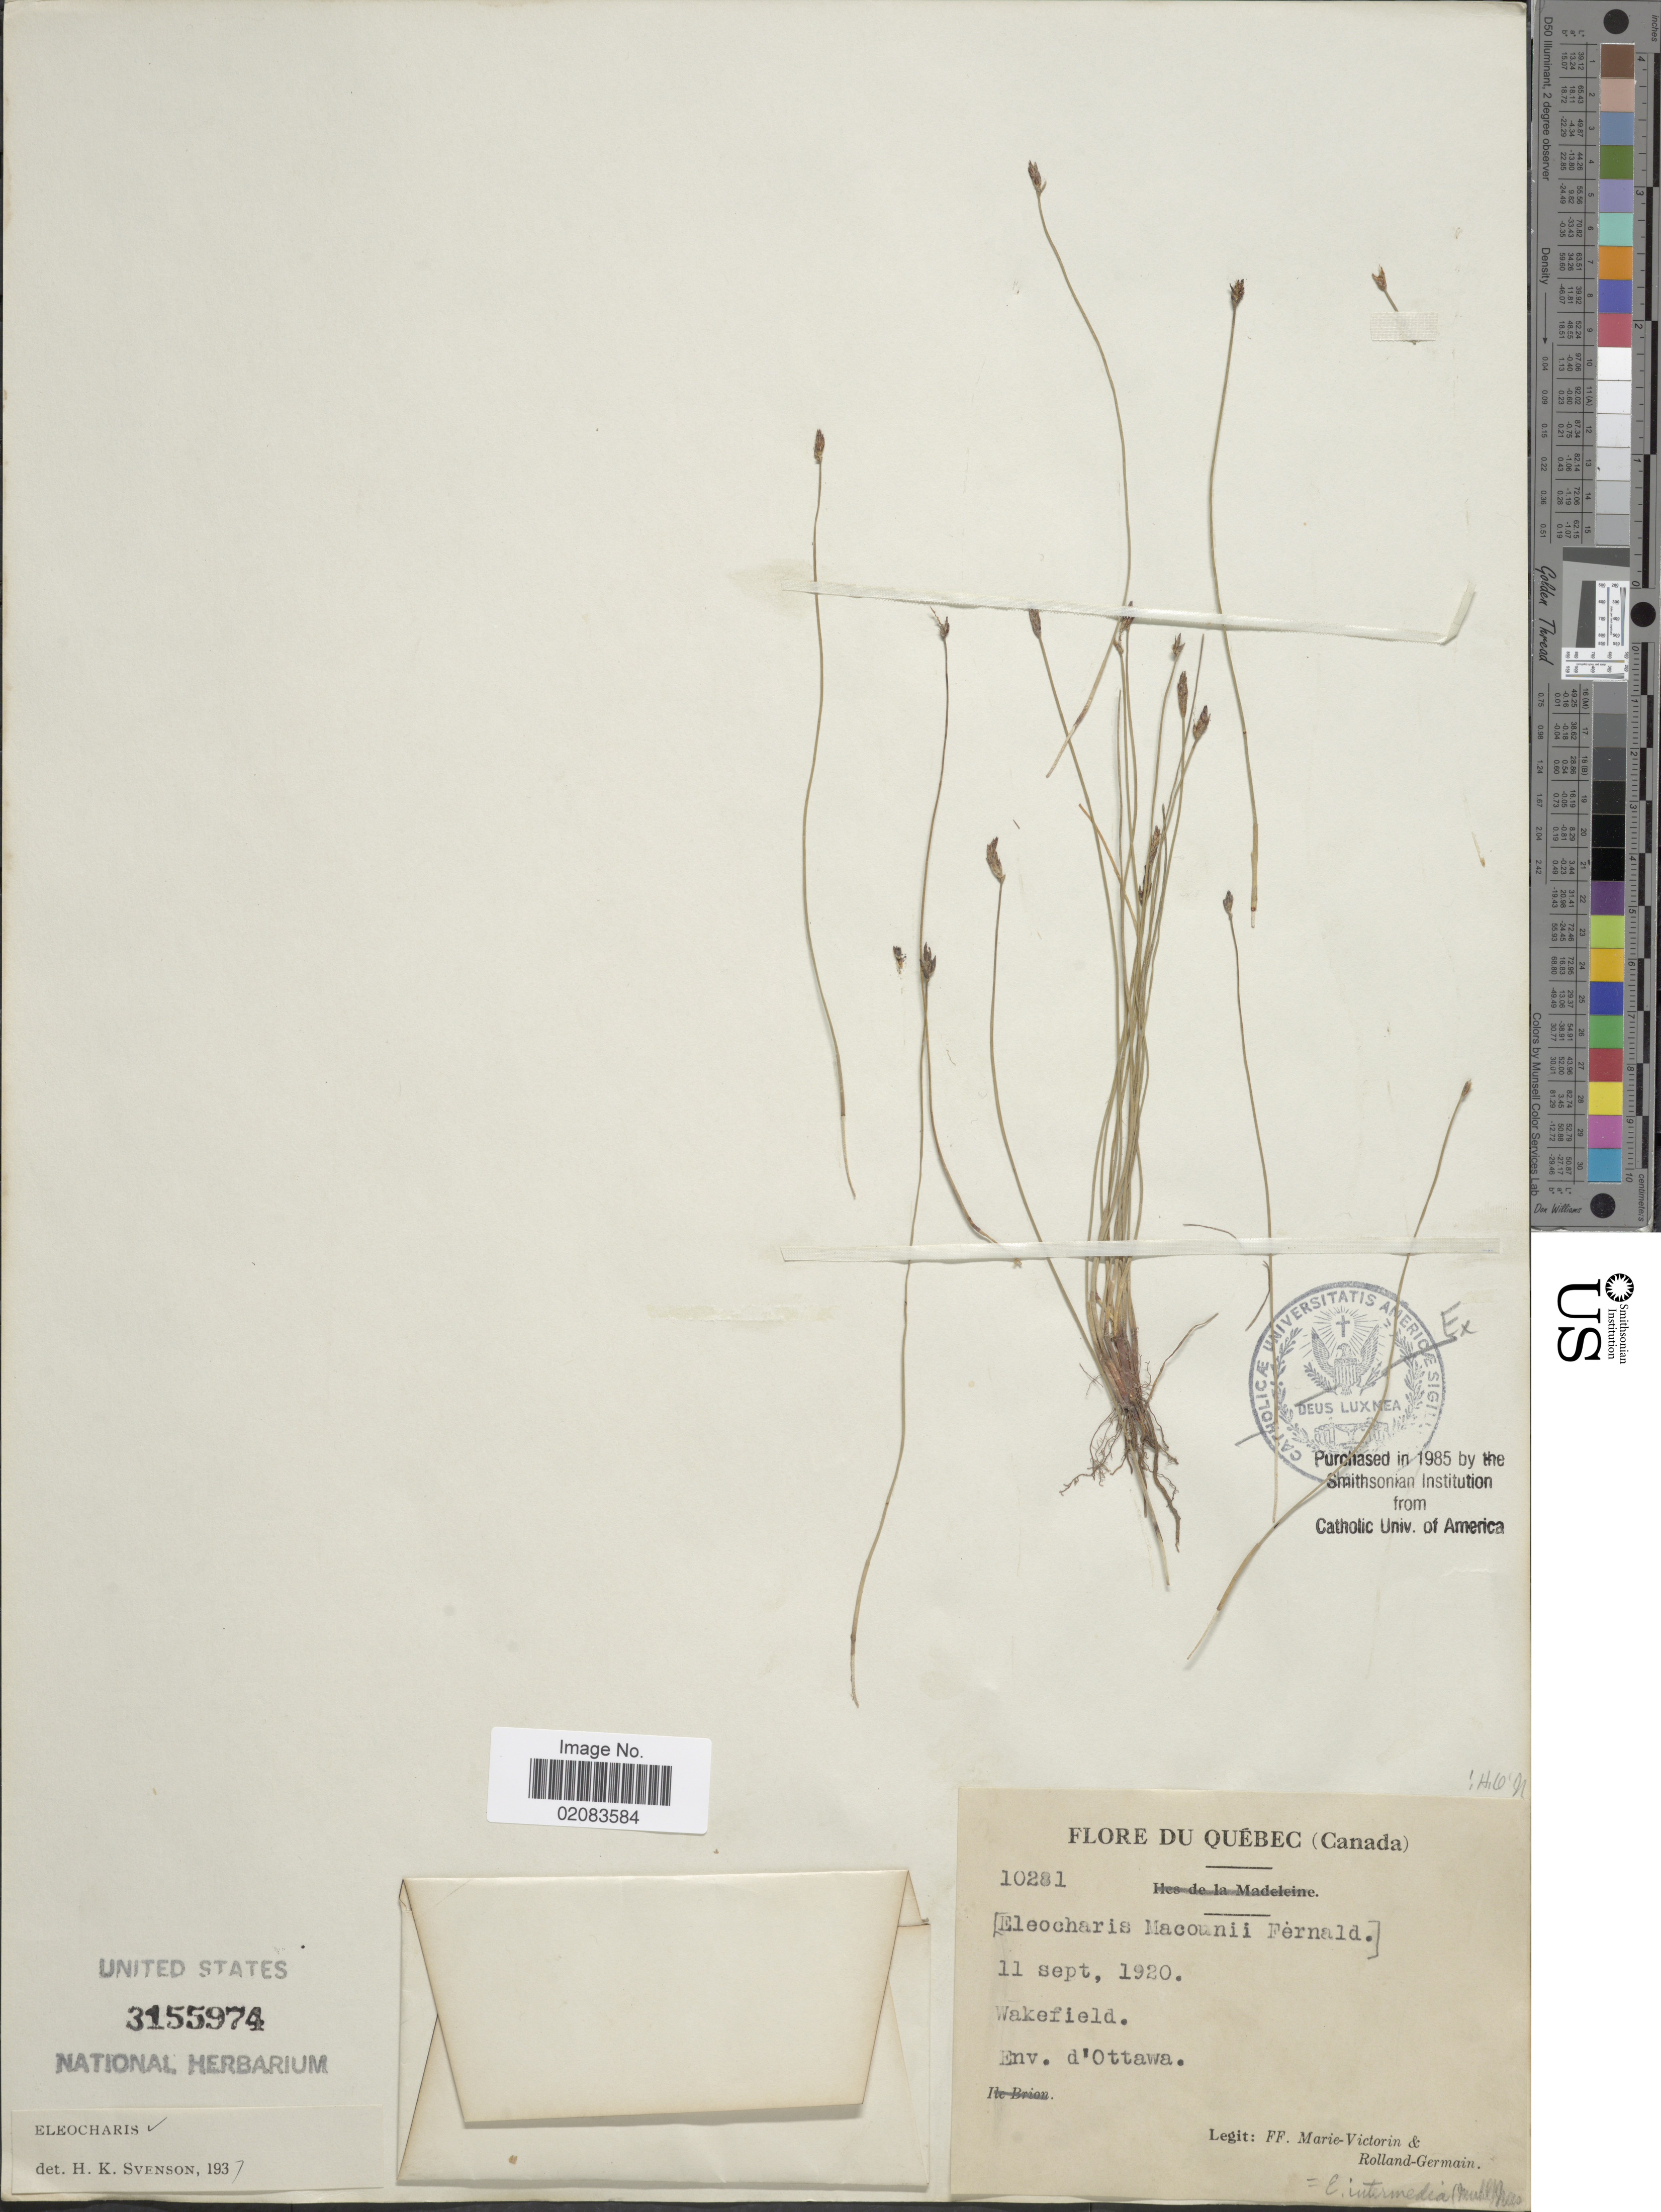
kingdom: Plantae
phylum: Tracheophyta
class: Liliopsida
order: Poales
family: Cyperaceae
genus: Eleocharis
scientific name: Eleocharis obtusa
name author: (Willd.) Schult.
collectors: F. Marie-Victorin & Rolland-Germain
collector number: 10281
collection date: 1920-09-11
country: Canada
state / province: Quebec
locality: Wakefield, Env. d'Ottawa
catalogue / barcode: US 3155974